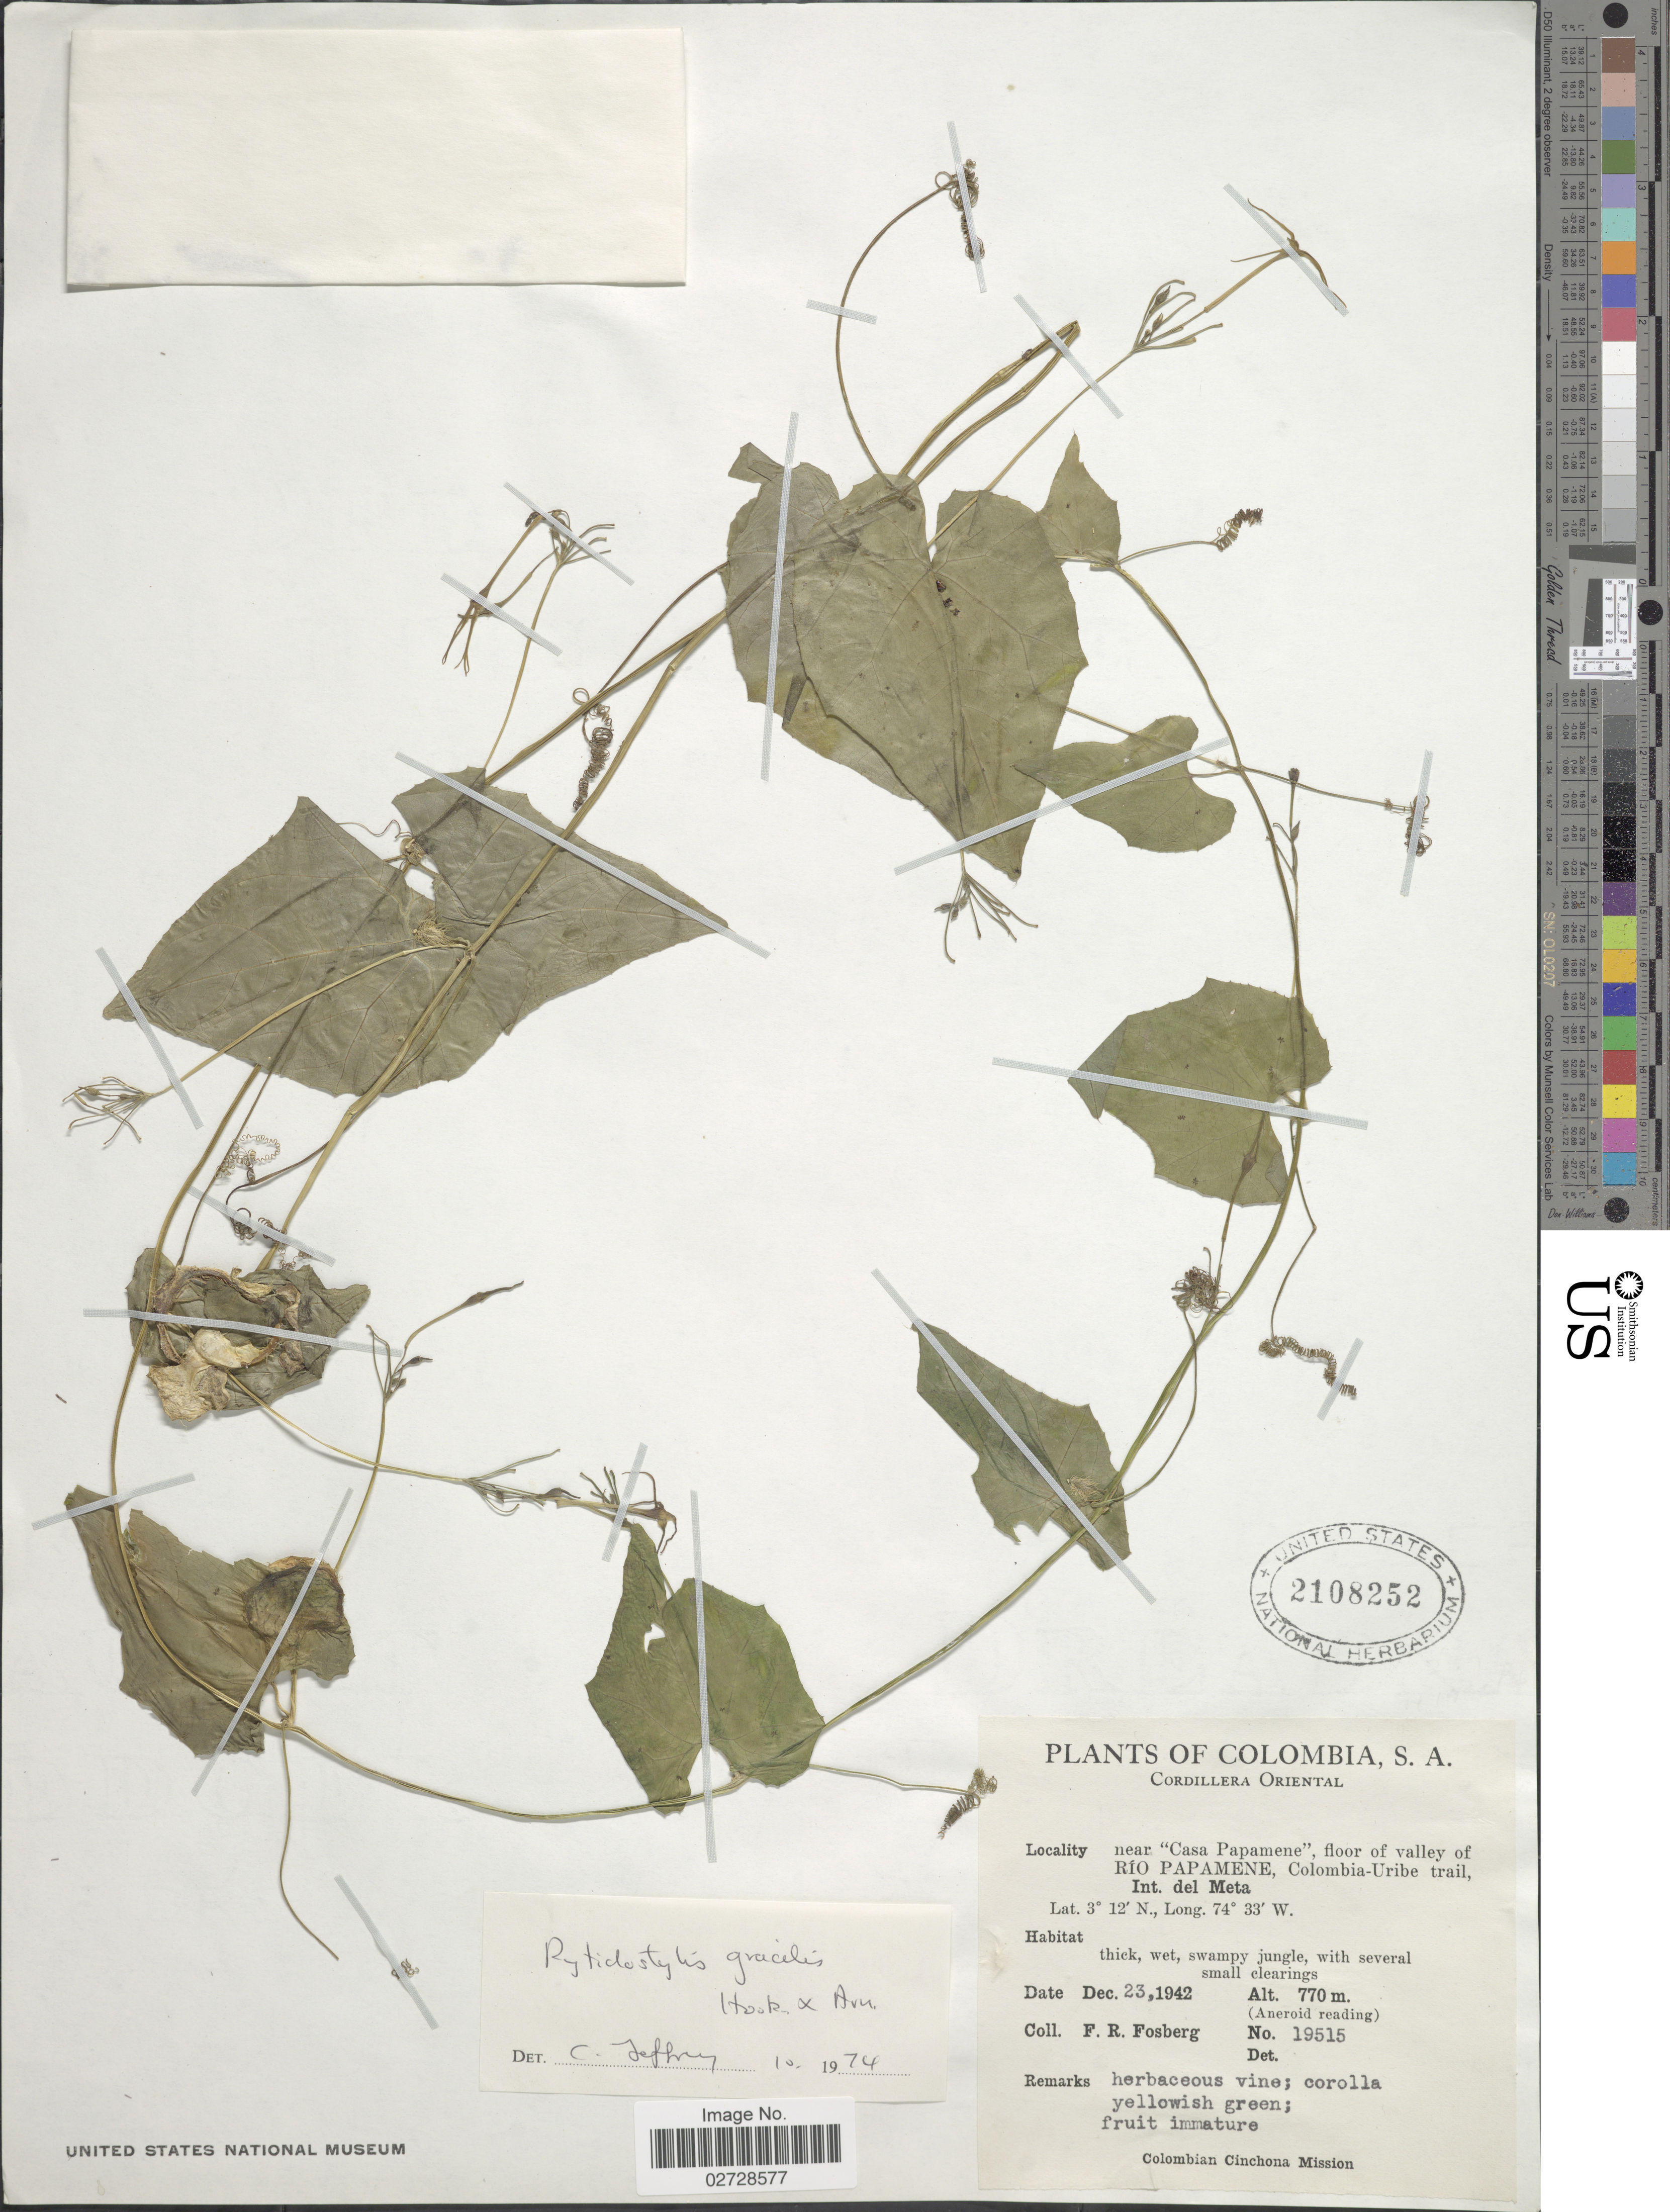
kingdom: Plantae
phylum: Tracheophyta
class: Magnoliopsida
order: Cucurbitales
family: Cucurbitaceae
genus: Cyclanthera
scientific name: Cyclanthera carthagenensis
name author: (Jacq.) H. Schaef. & S.S. Renner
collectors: F. R. Fosberg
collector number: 19515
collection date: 1942-12-23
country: Colombia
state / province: Meta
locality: Cordillera Oriental, near "Casa Papamene", floor of valley of Rio Papamene, Colombia-Uribe trail, Int. del Meta, swampy jungle.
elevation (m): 770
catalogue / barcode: US 2108252